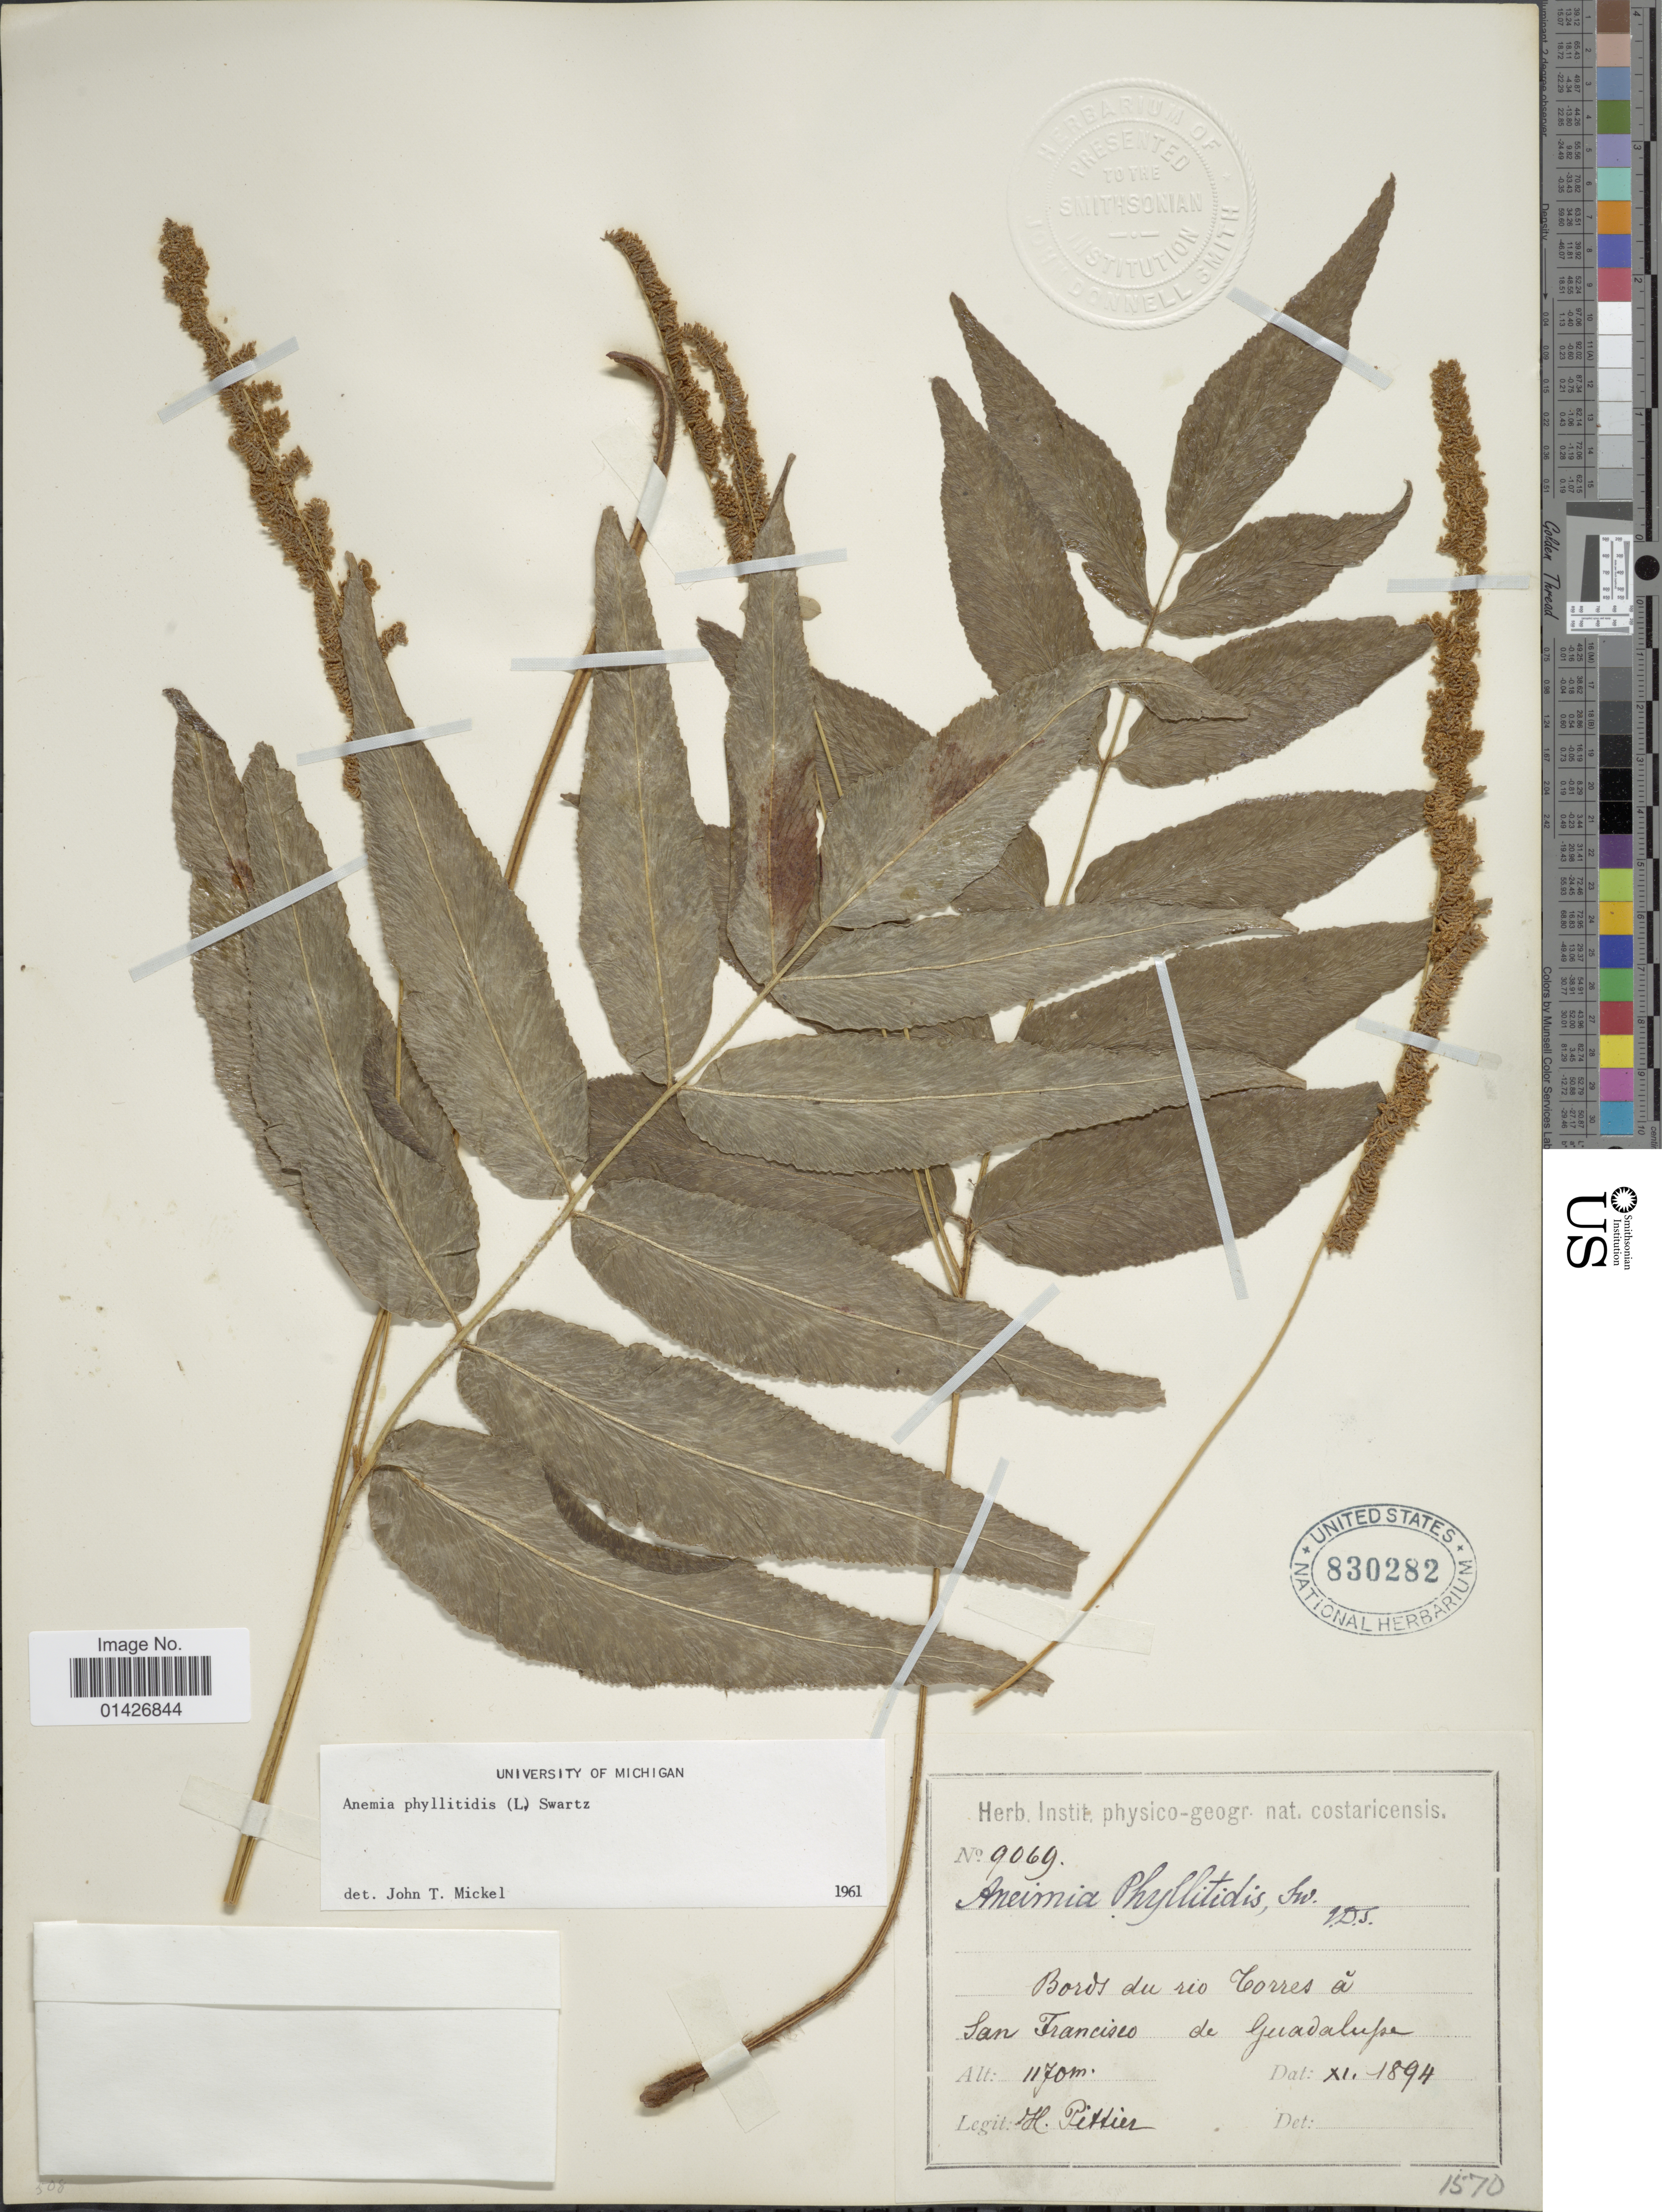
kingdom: Plantae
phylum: Tracheophyta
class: Polypodiopsida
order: Schizaeales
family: Anemiaceae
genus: Anemia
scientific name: Anemia phyllitidis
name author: (L.) Sw.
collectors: H. F. Pittier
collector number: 9069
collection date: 1894-11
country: Costa Rica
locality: Bords du rio Torres a San Francisco de Guadalupe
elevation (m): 1170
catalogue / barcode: US 830282